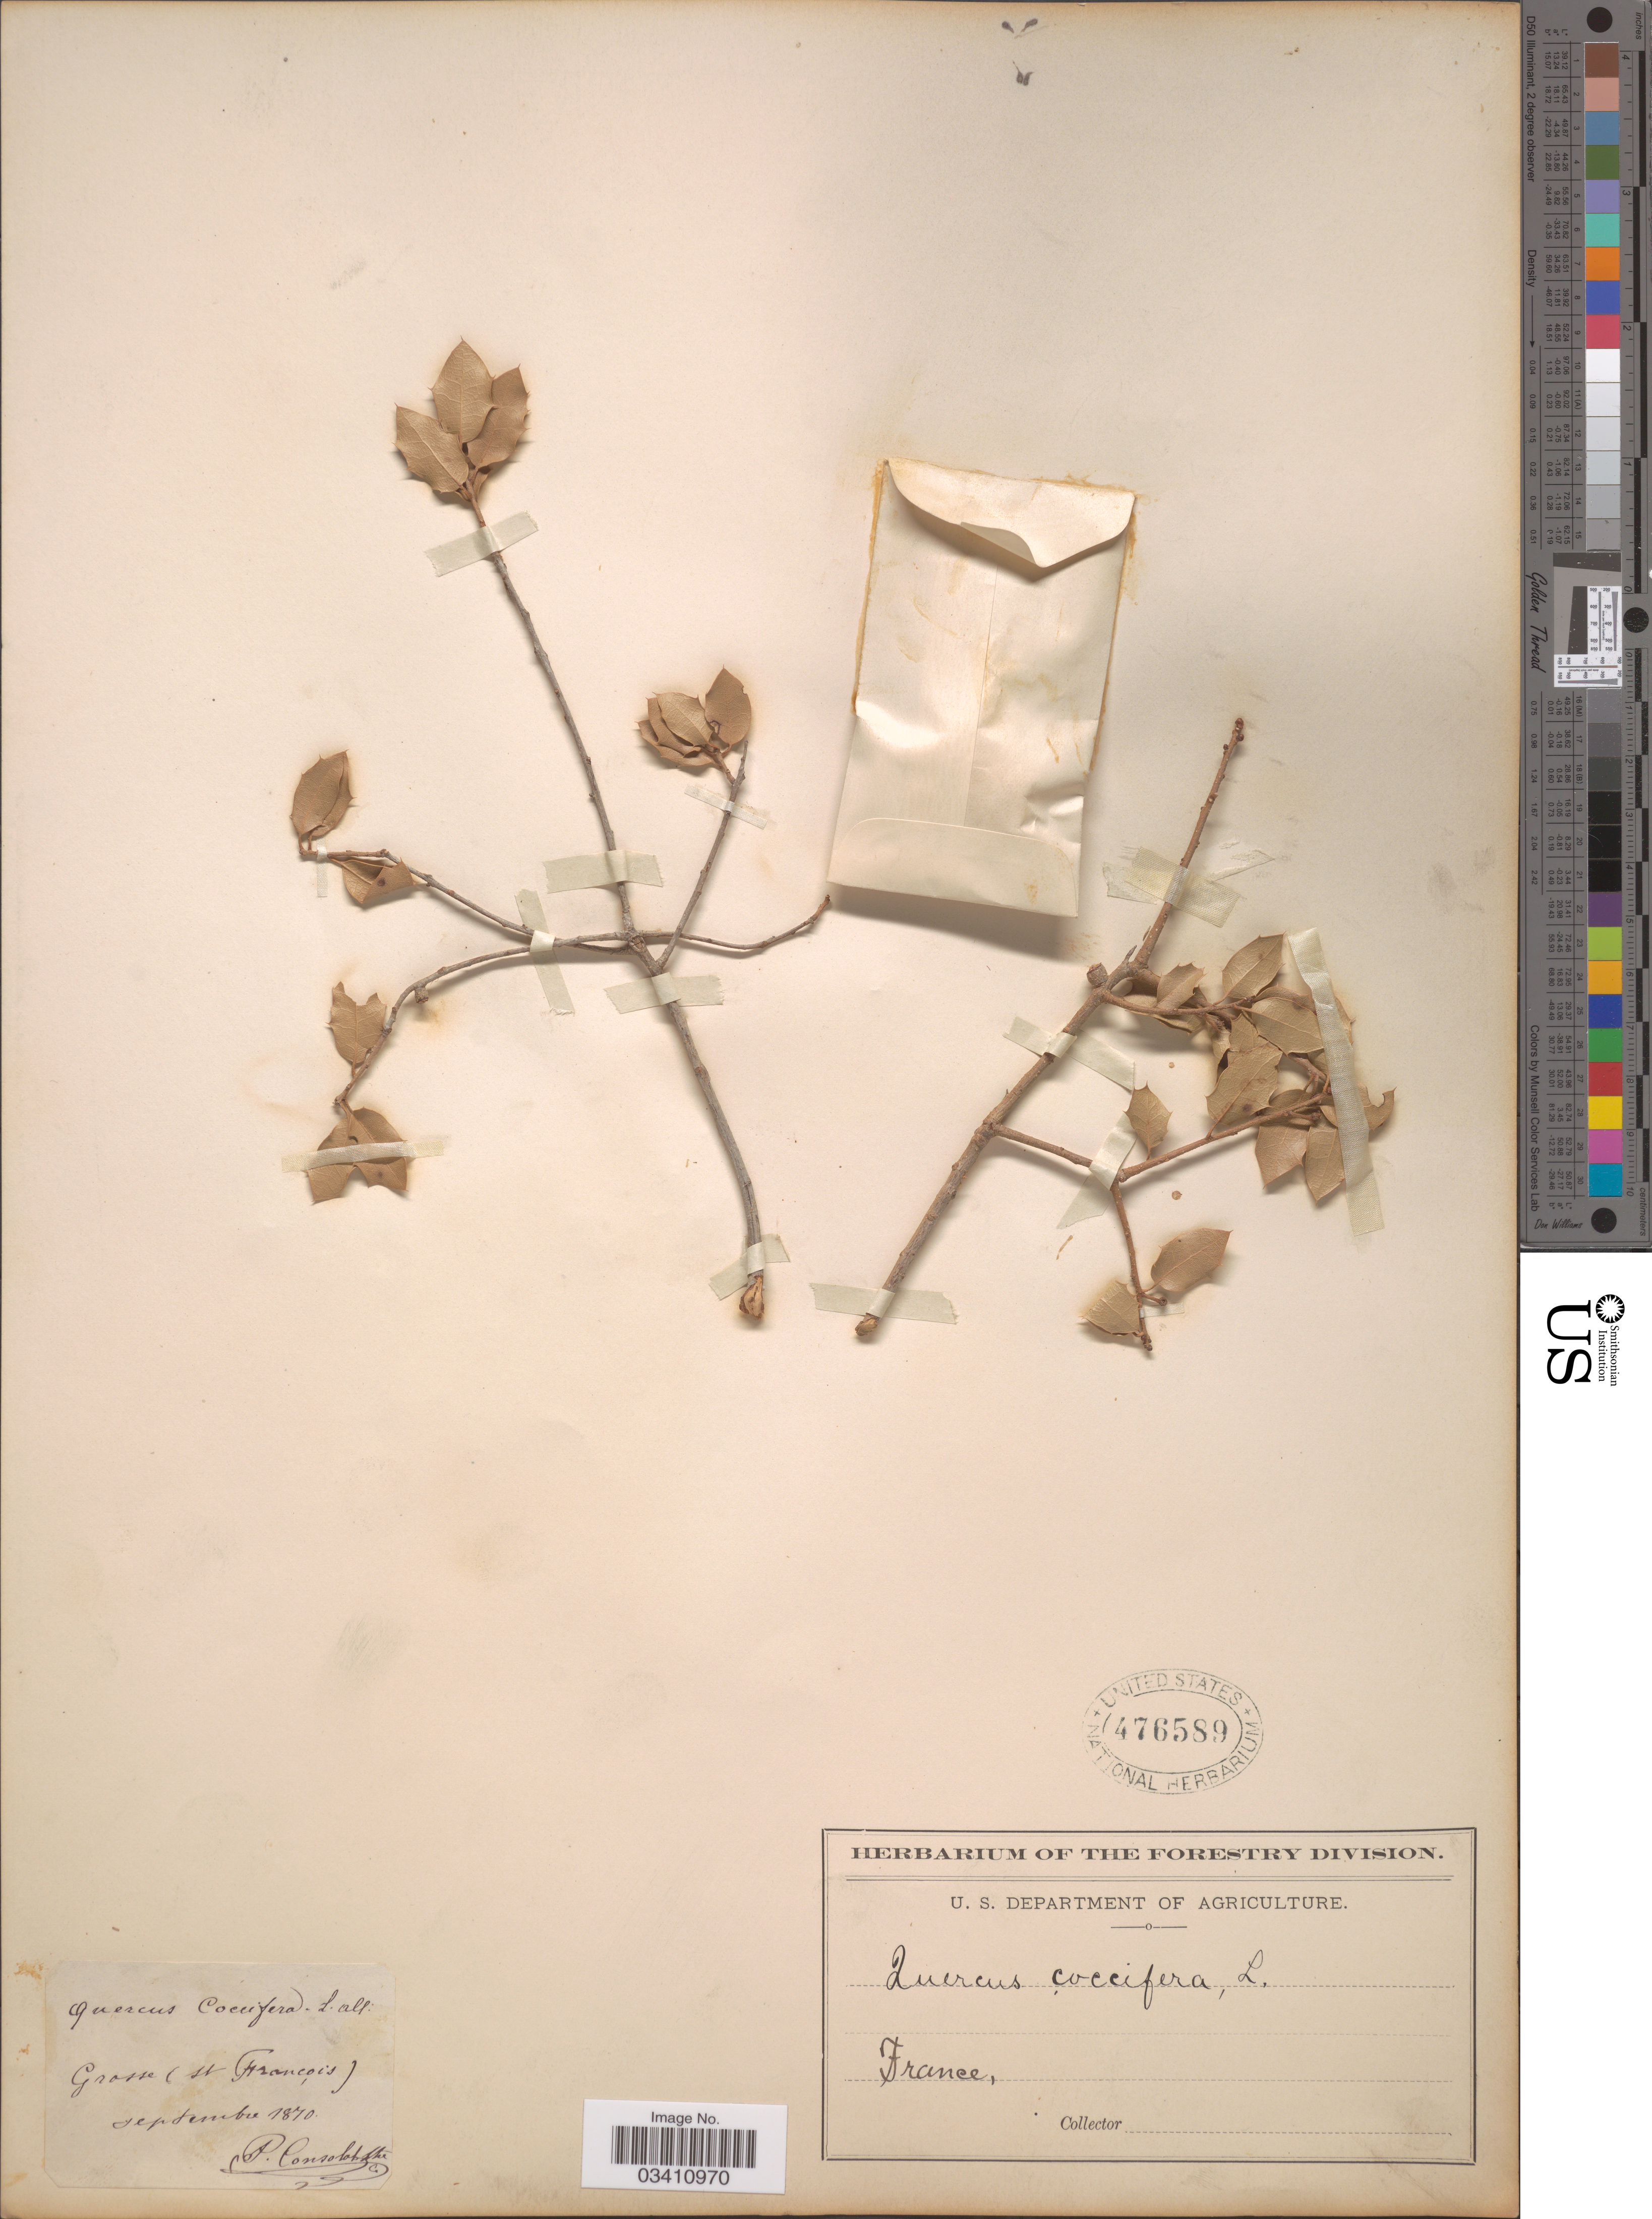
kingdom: Plantae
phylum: Tracheophyta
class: Magnoliopsida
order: Fagales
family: Fagaceae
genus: Quercus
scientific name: Quercus coccifera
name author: L.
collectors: P. Consolat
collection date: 1870-09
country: France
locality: Grosse (St François).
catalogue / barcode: US 476589